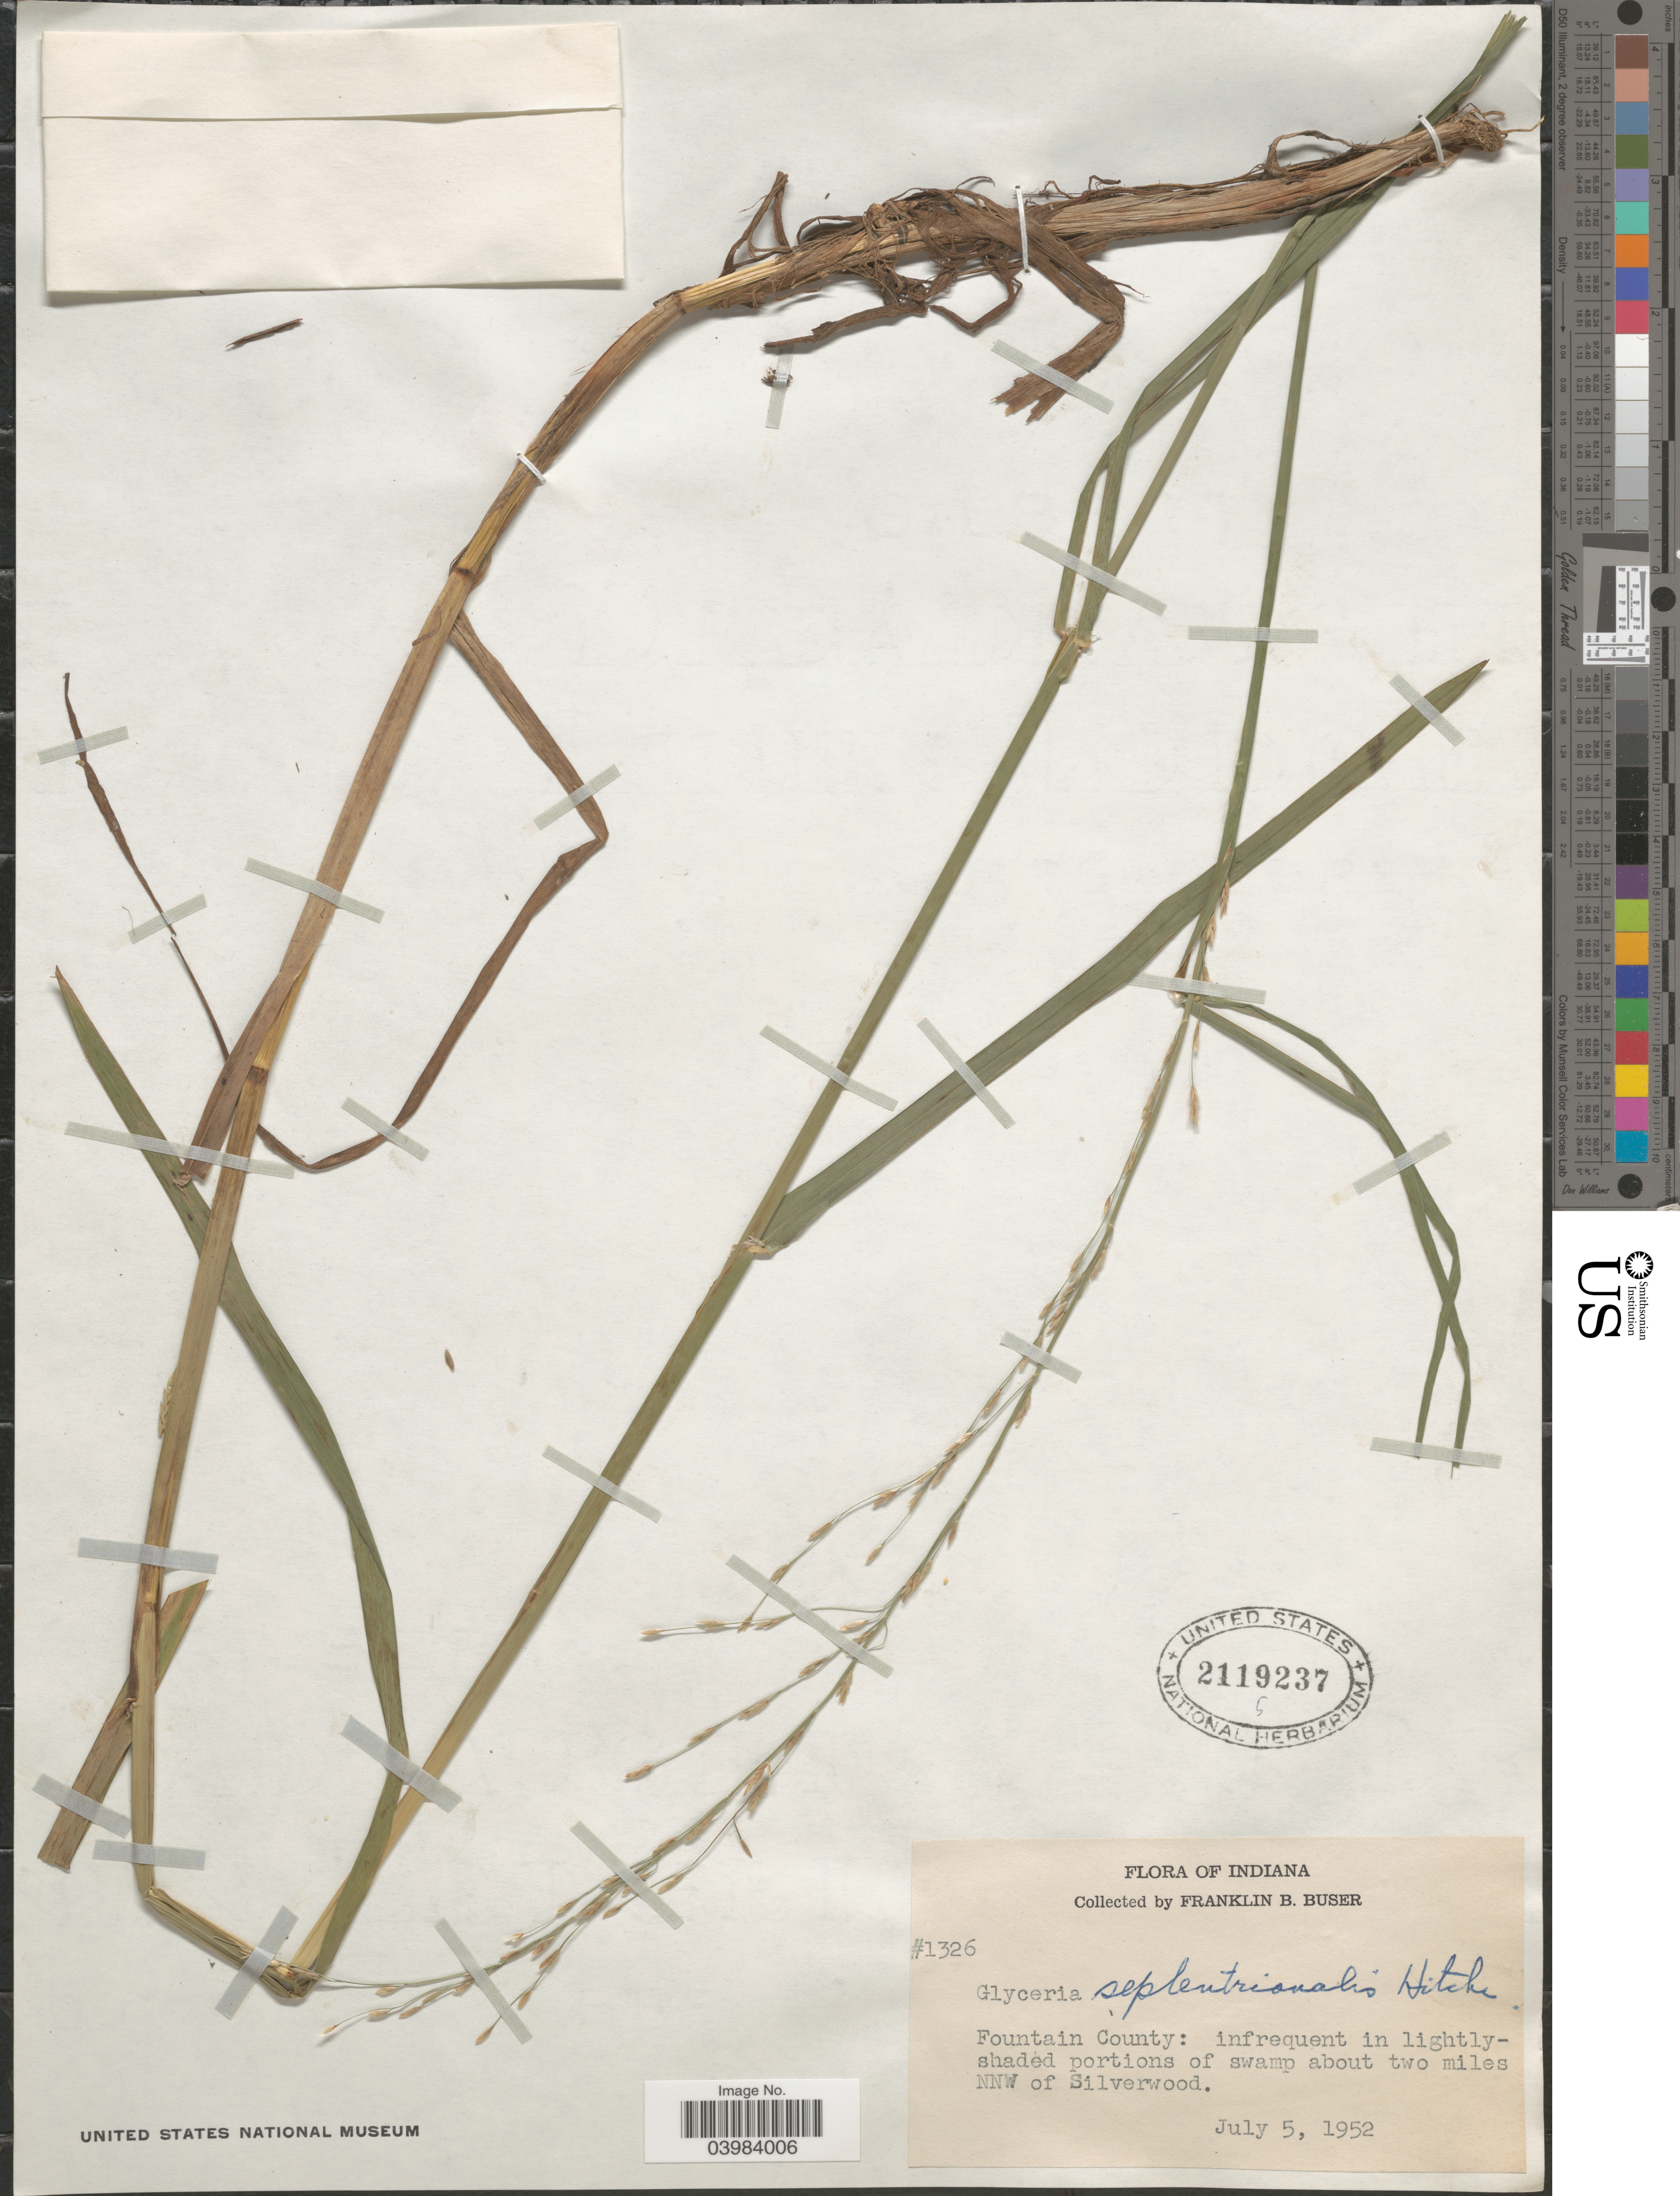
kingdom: Plantae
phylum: Tracheophyta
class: Liliopsida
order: Poales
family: Poaceae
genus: Glyceria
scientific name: Glyceria septentrionalis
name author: Hitchc.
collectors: F. Buser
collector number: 1326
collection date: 1952-07-05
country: United States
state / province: Indiana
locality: Fountain County: infrequent in lightly shaded portions of swamp about two miles NNW of Silverwood.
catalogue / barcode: US 2119237